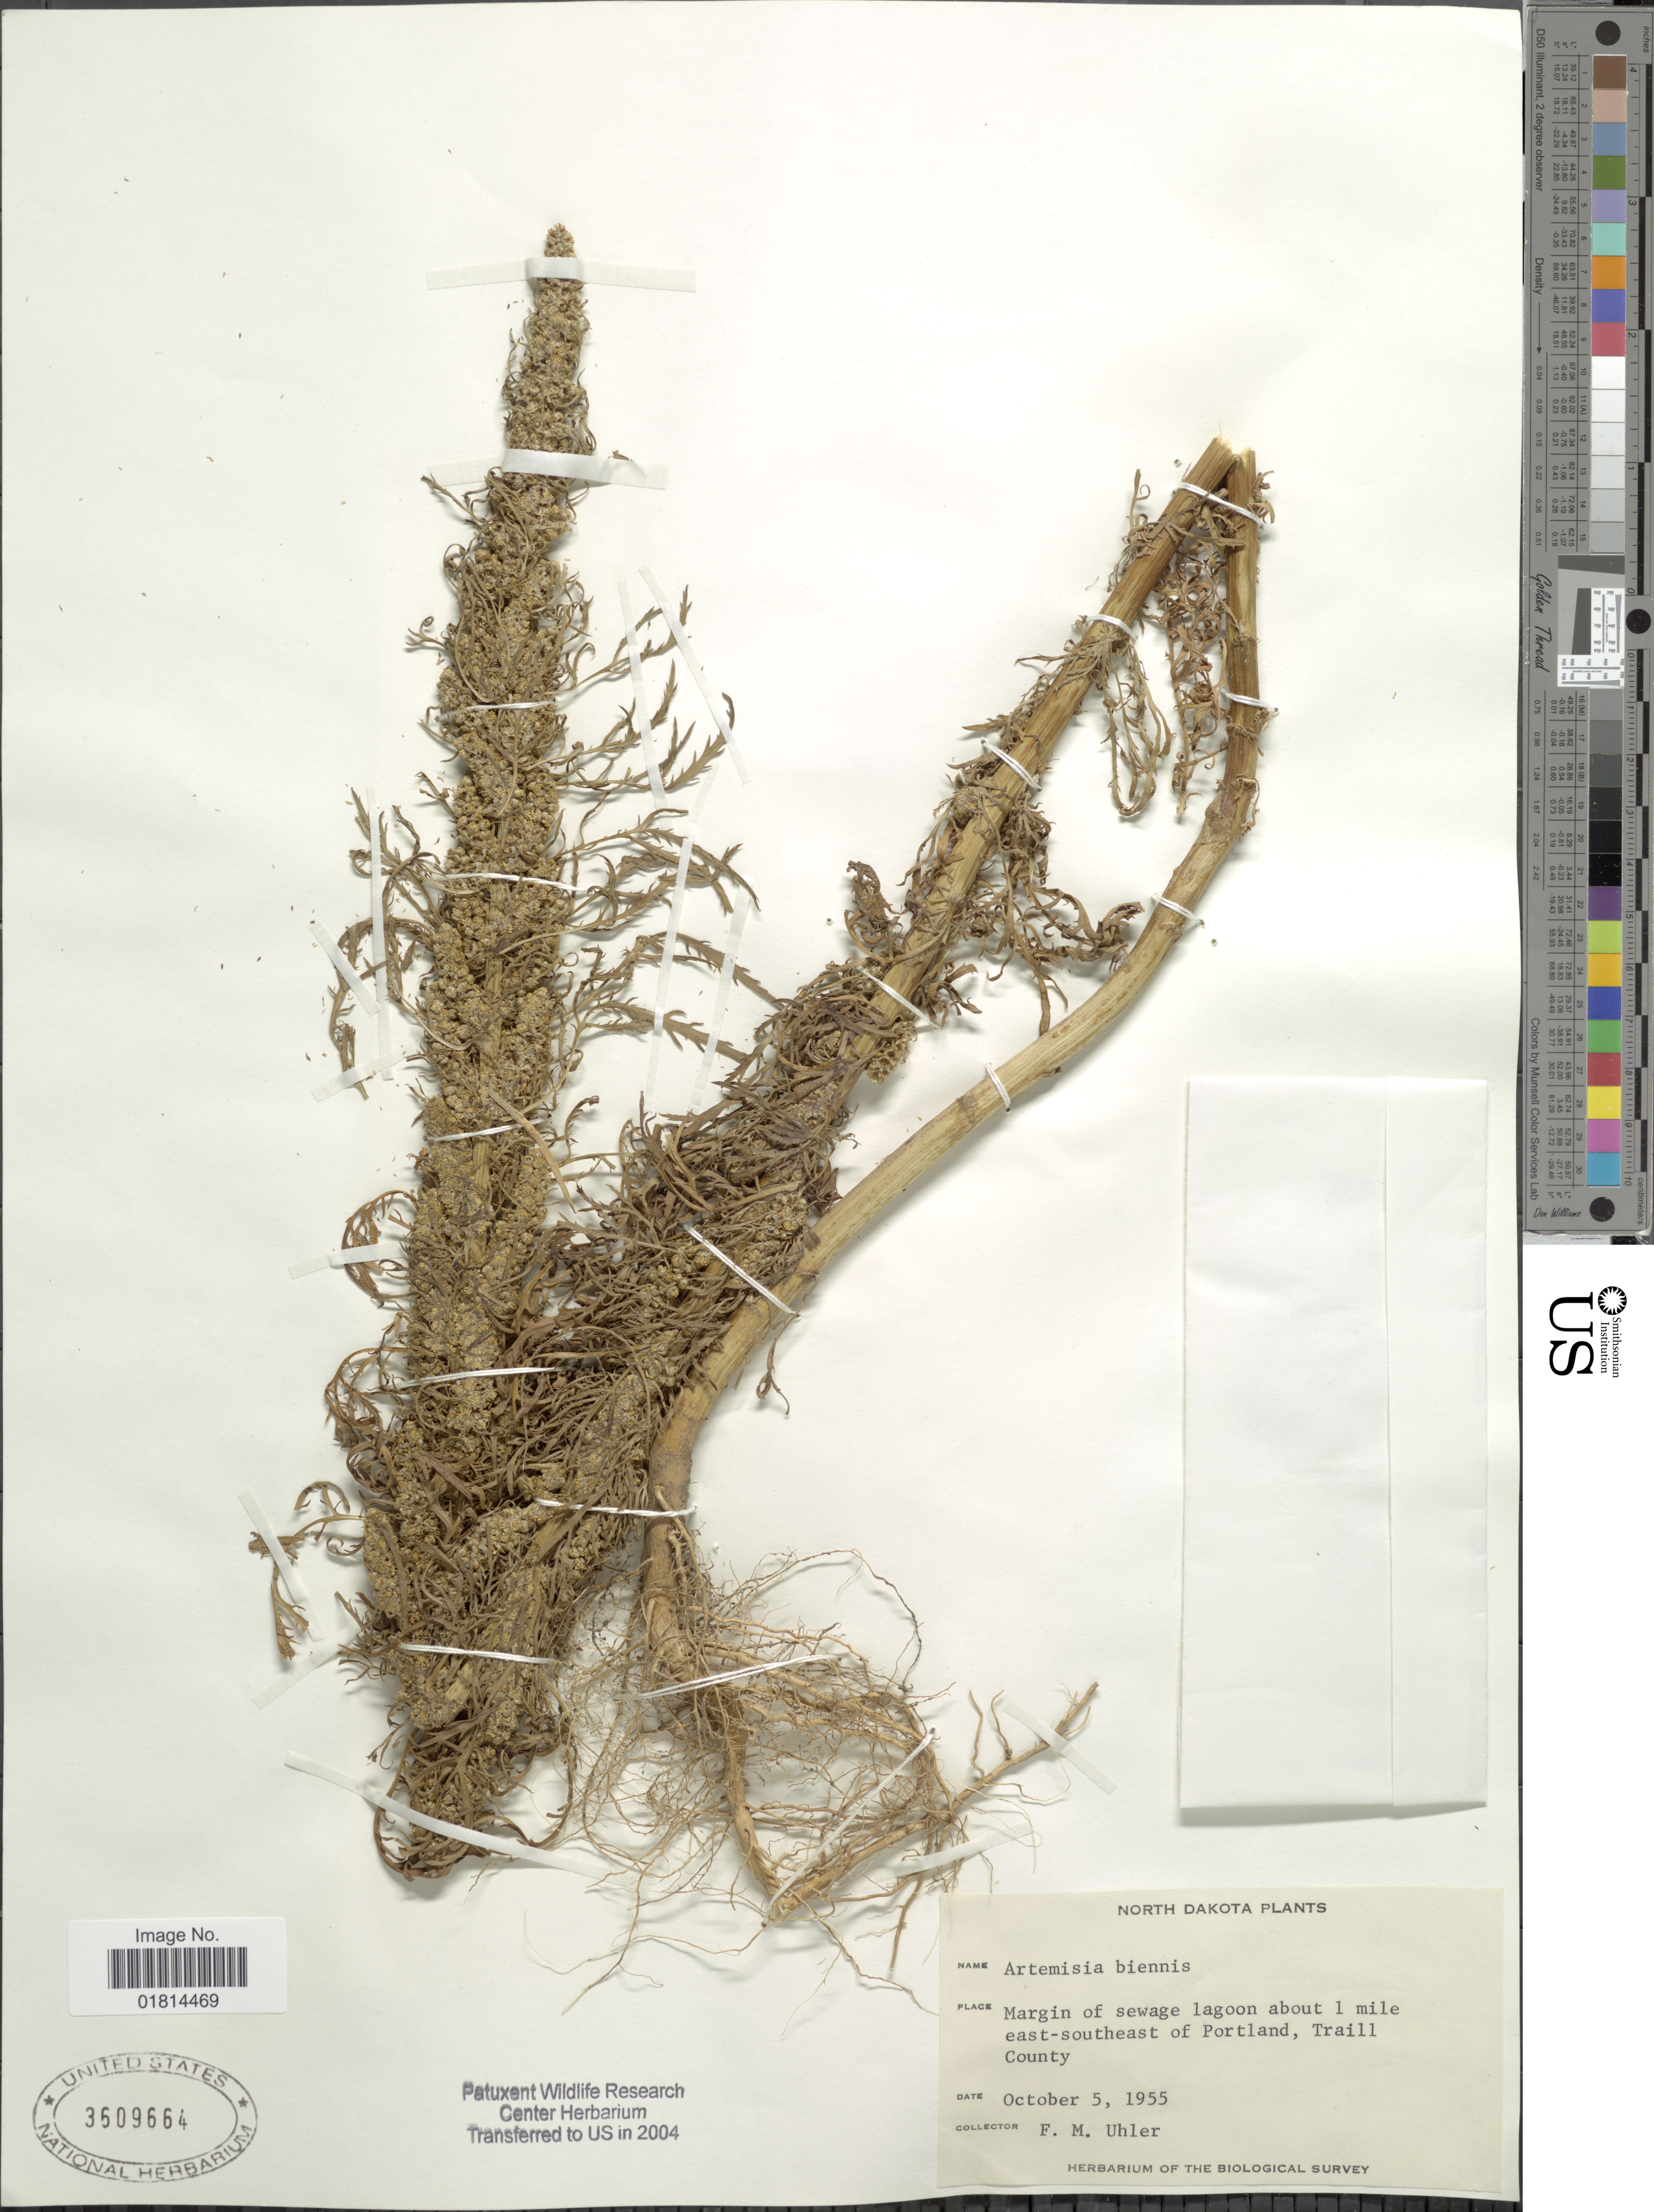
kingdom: Plantae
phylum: Tracheophyta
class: Magnoliopsida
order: Asterales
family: Asteraceae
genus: Artemisia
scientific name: Artemisia biennis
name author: Willd.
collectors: F. M. Uhler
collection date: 1955-10-05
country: United States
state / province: North Dakota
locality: Margin of sewage lagoon about 1 mile east-southeast of Portland, Traill County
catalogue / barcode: US 3609664